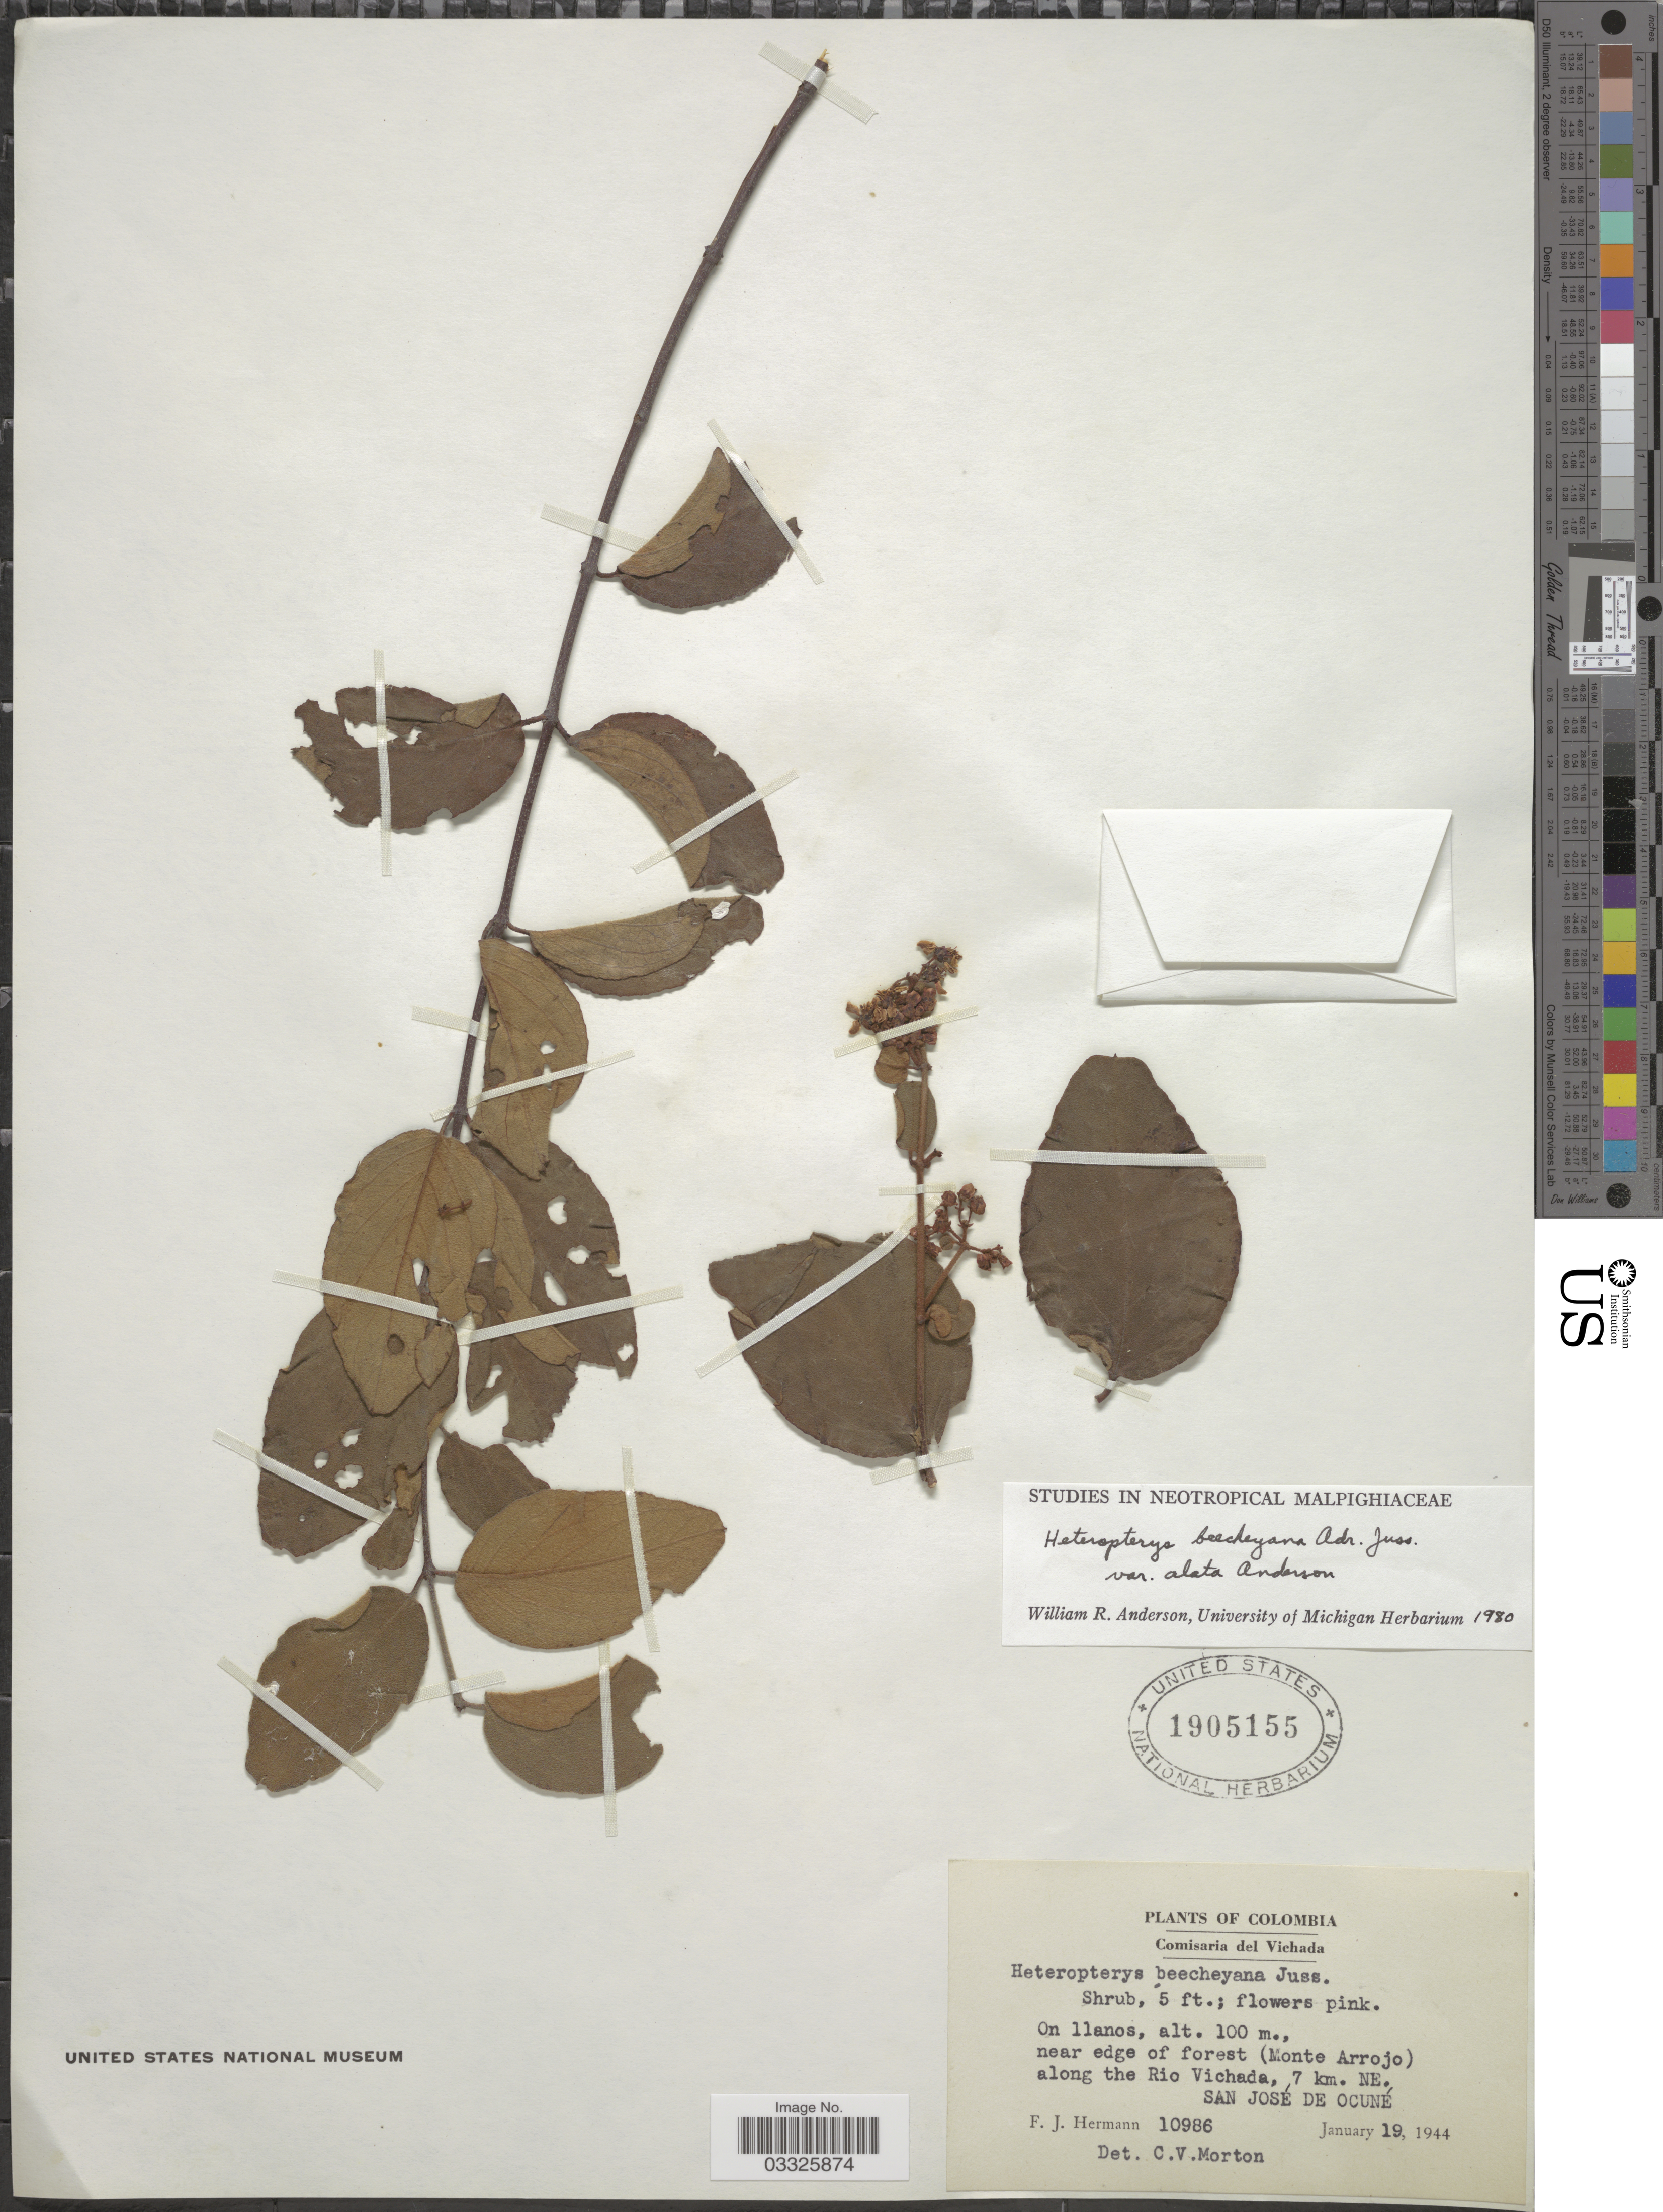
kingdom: Plantae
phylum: Tracheophyta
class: Magnoliopsida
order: Malpighiales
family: Malpighiaceae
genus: Heteropterys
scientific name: Heteropterys beecheyana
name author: A. Juss.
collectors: F. J. Hermann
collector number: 10986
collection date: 1944-01-19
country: Colombia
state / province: Vichada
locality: Comisaria del Vichada. Near edge of forest (Monte Arrojo) along the Rio Vichada, 7 km. NE., San José de Ocuné.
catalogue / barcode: US 1905155